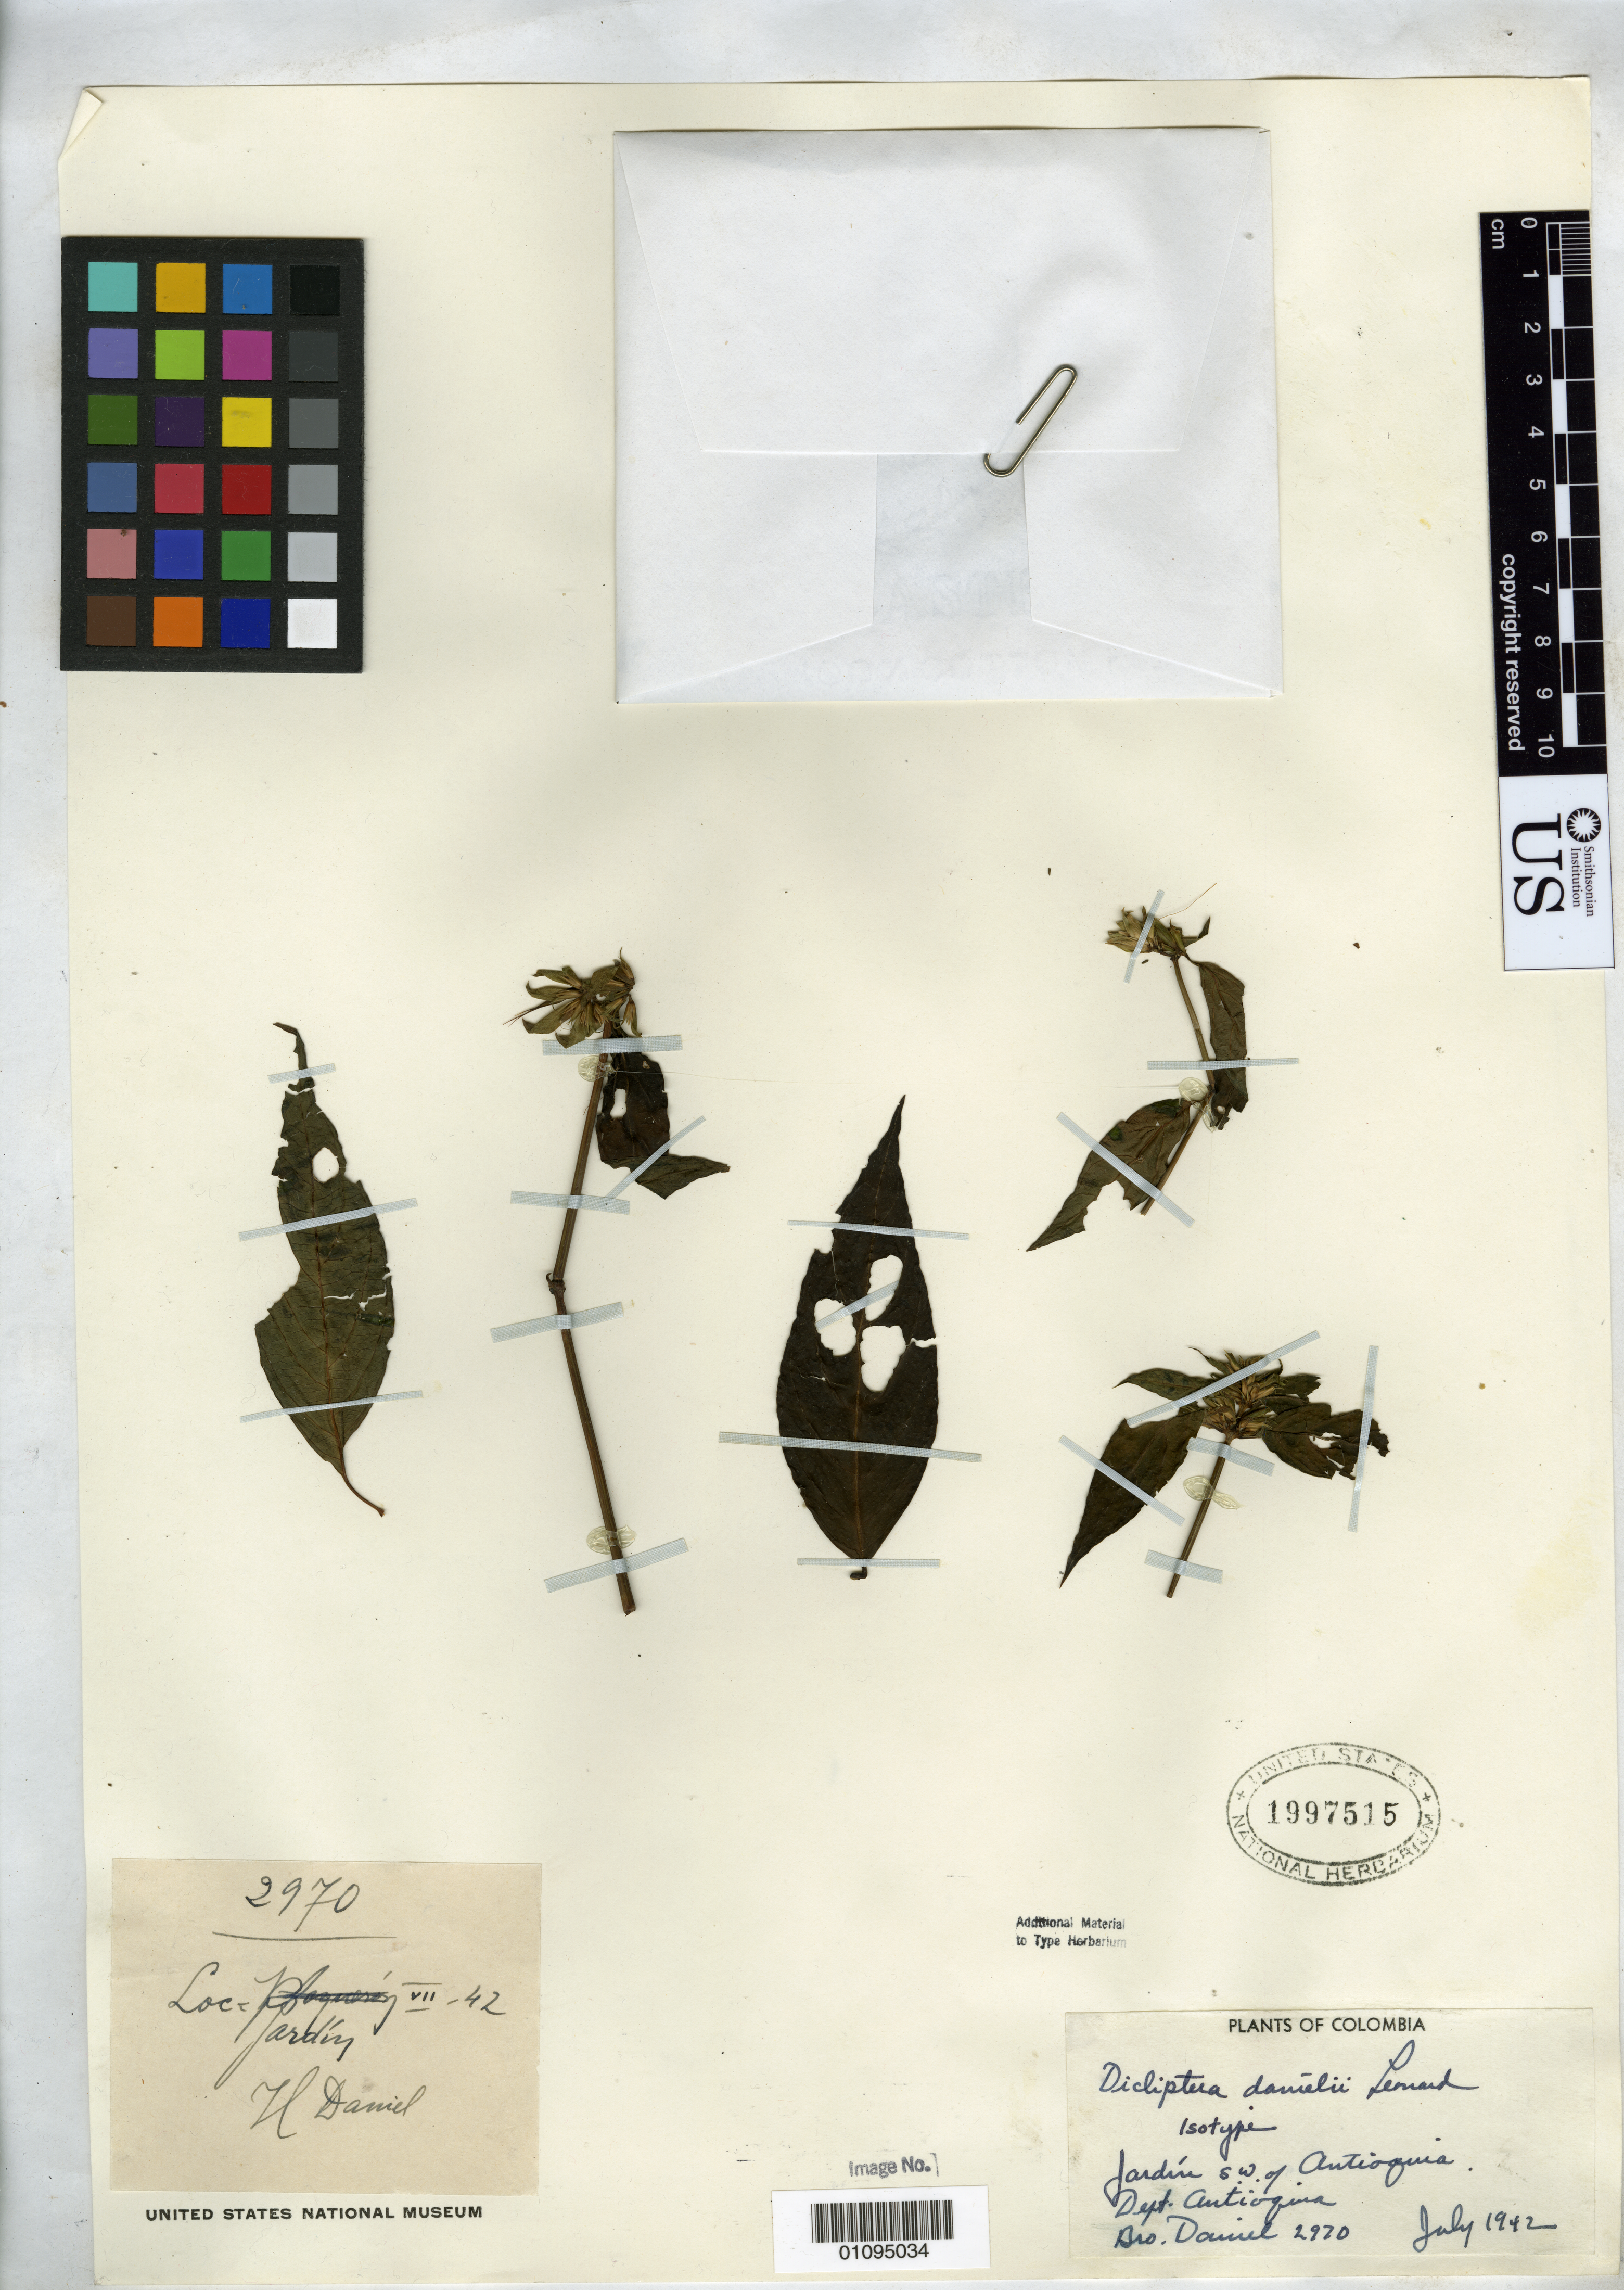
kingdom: Plantae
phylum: Tracheophyta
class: Magnoliopsida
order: Lamiales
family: Acanthaceae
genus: Dicliptera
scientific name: Dicliptera danielii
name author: Leonard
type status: Isotype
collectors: Bro. Daniel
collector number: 2970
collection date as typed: Jul 1942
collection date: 1942-07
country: Colombia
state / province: Antioquia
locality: Jardim, SW of Antioquia.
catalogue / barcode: US 1997515